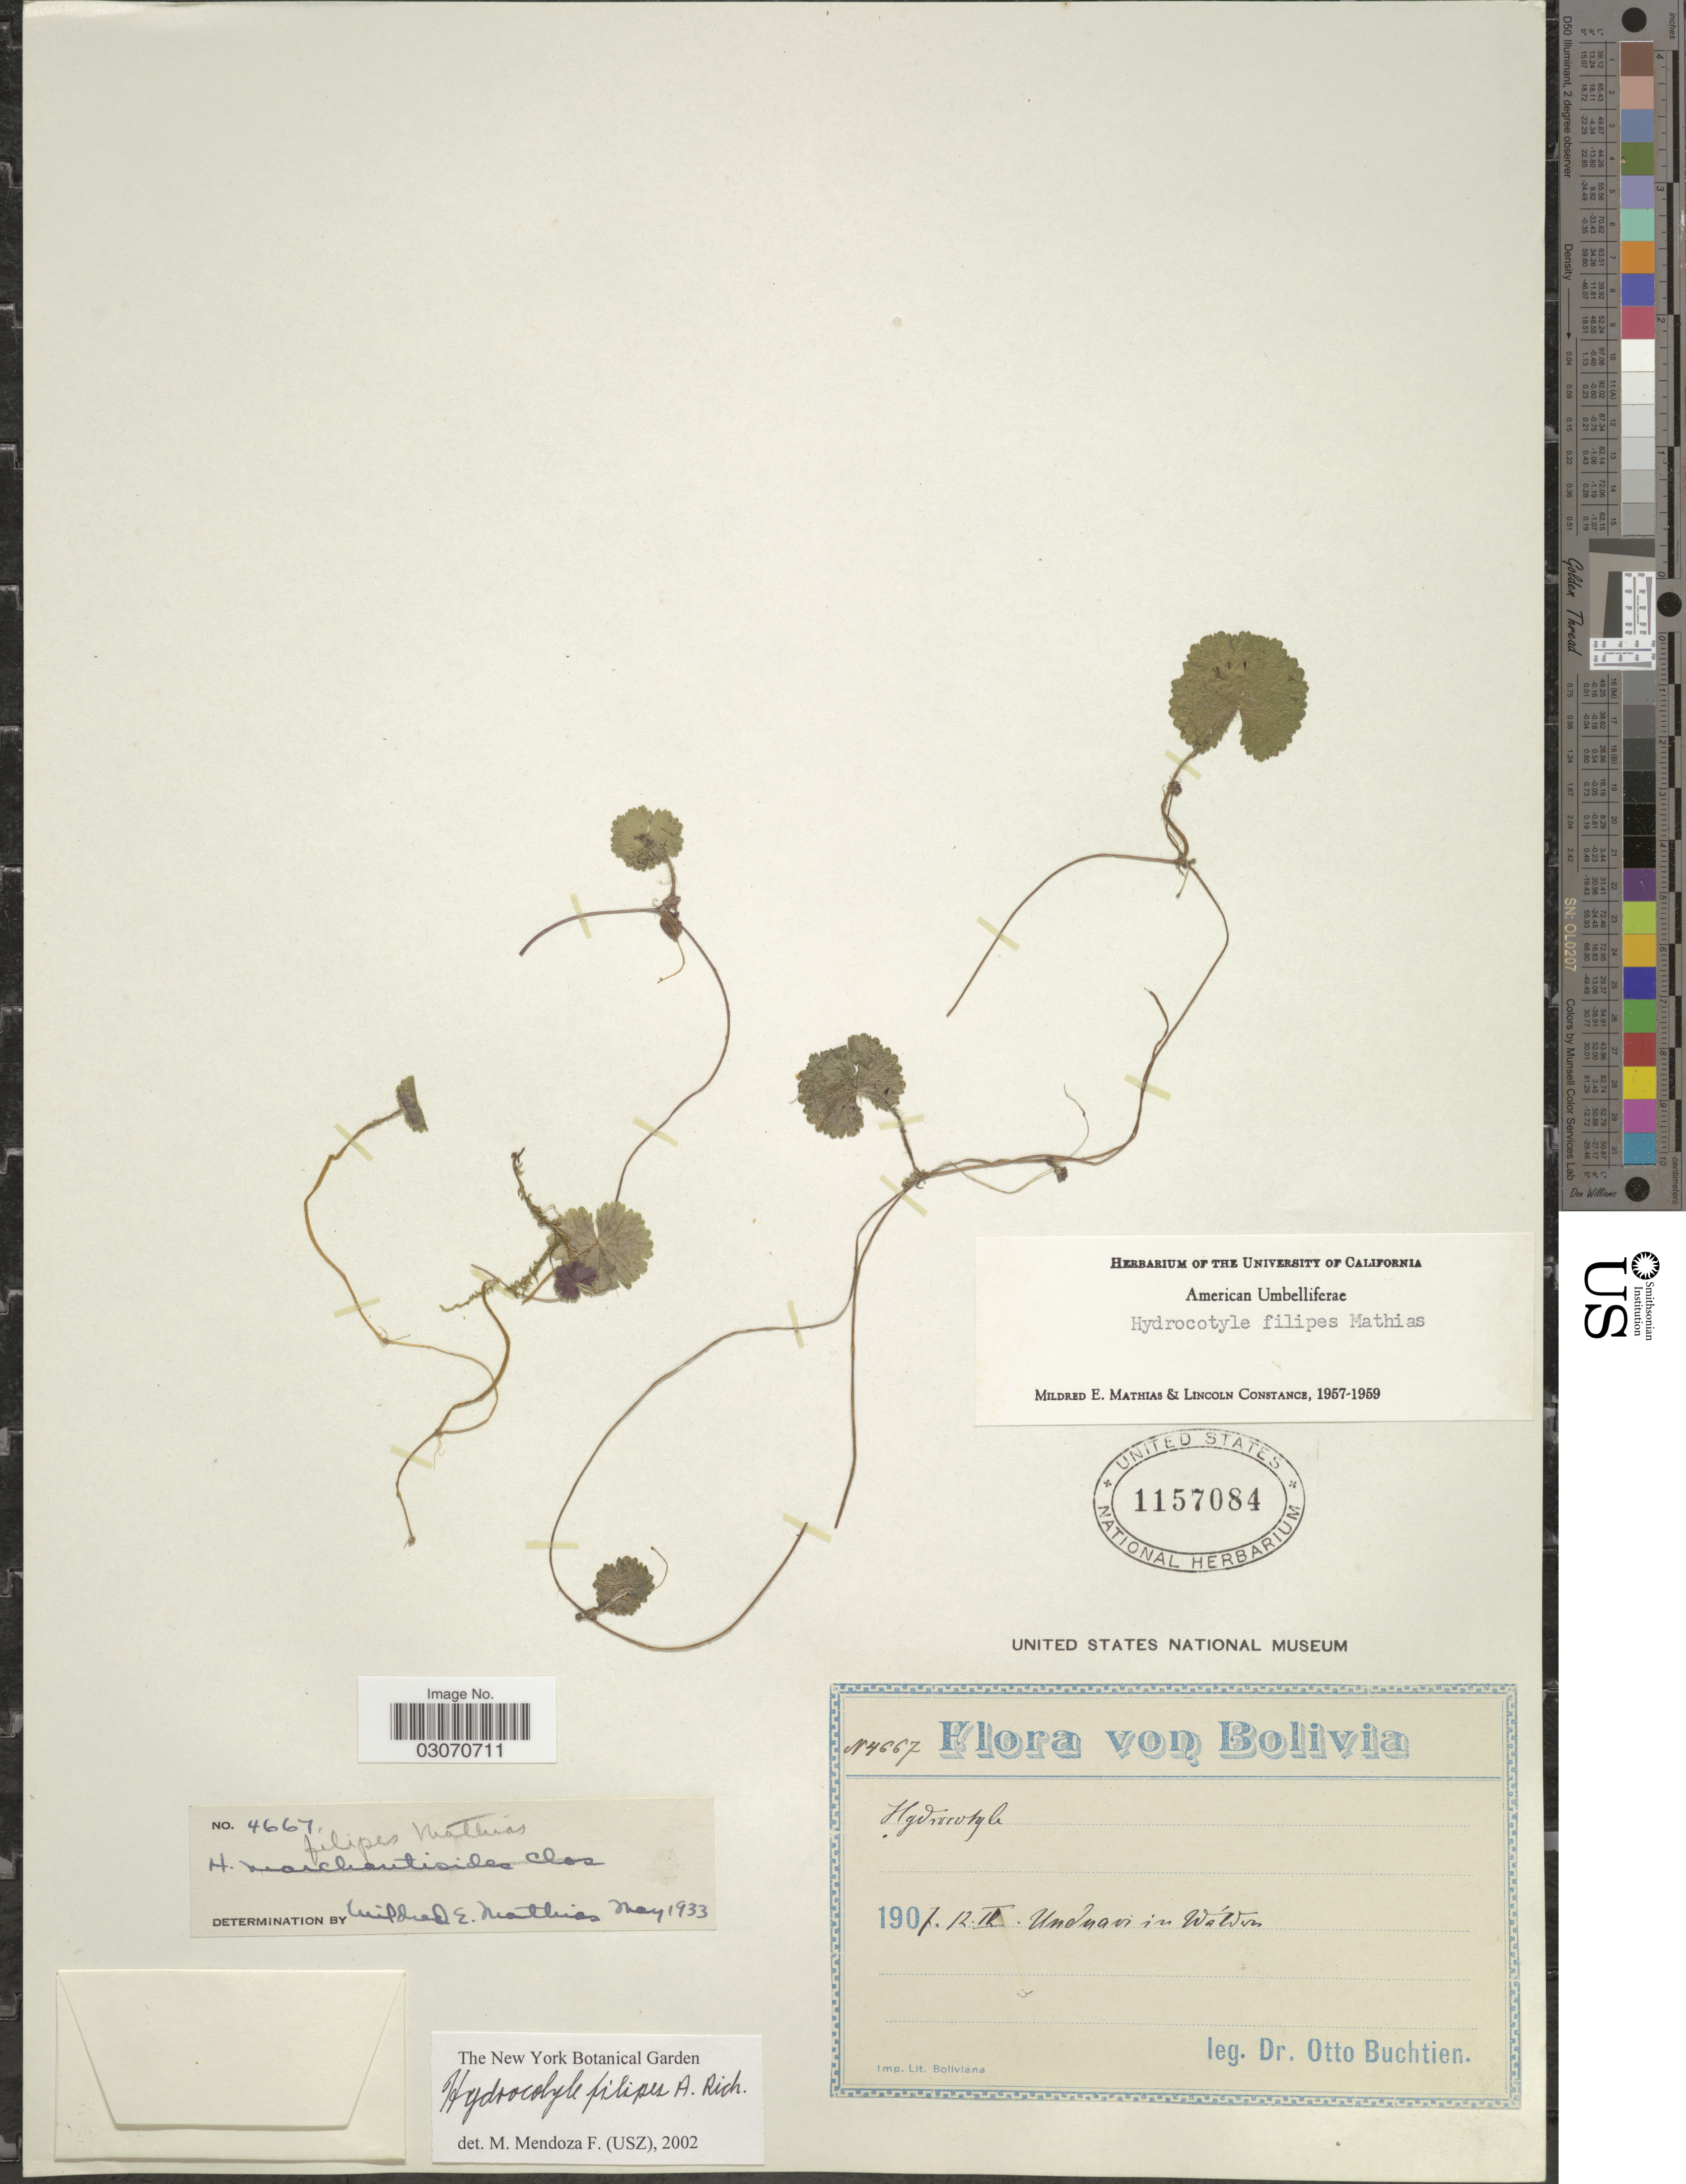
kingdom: Plantae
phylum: Tracheophyta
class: Magnoliopsida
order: Apiales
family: Araliaceae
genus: Hydrocotyle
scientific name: Hydrocotyle filipes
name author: Mathias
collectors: O. Buchtien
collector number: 4667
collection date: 1907-02-12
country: Bolivia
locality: Unduavi in Wálden.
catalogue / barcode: US 1157084